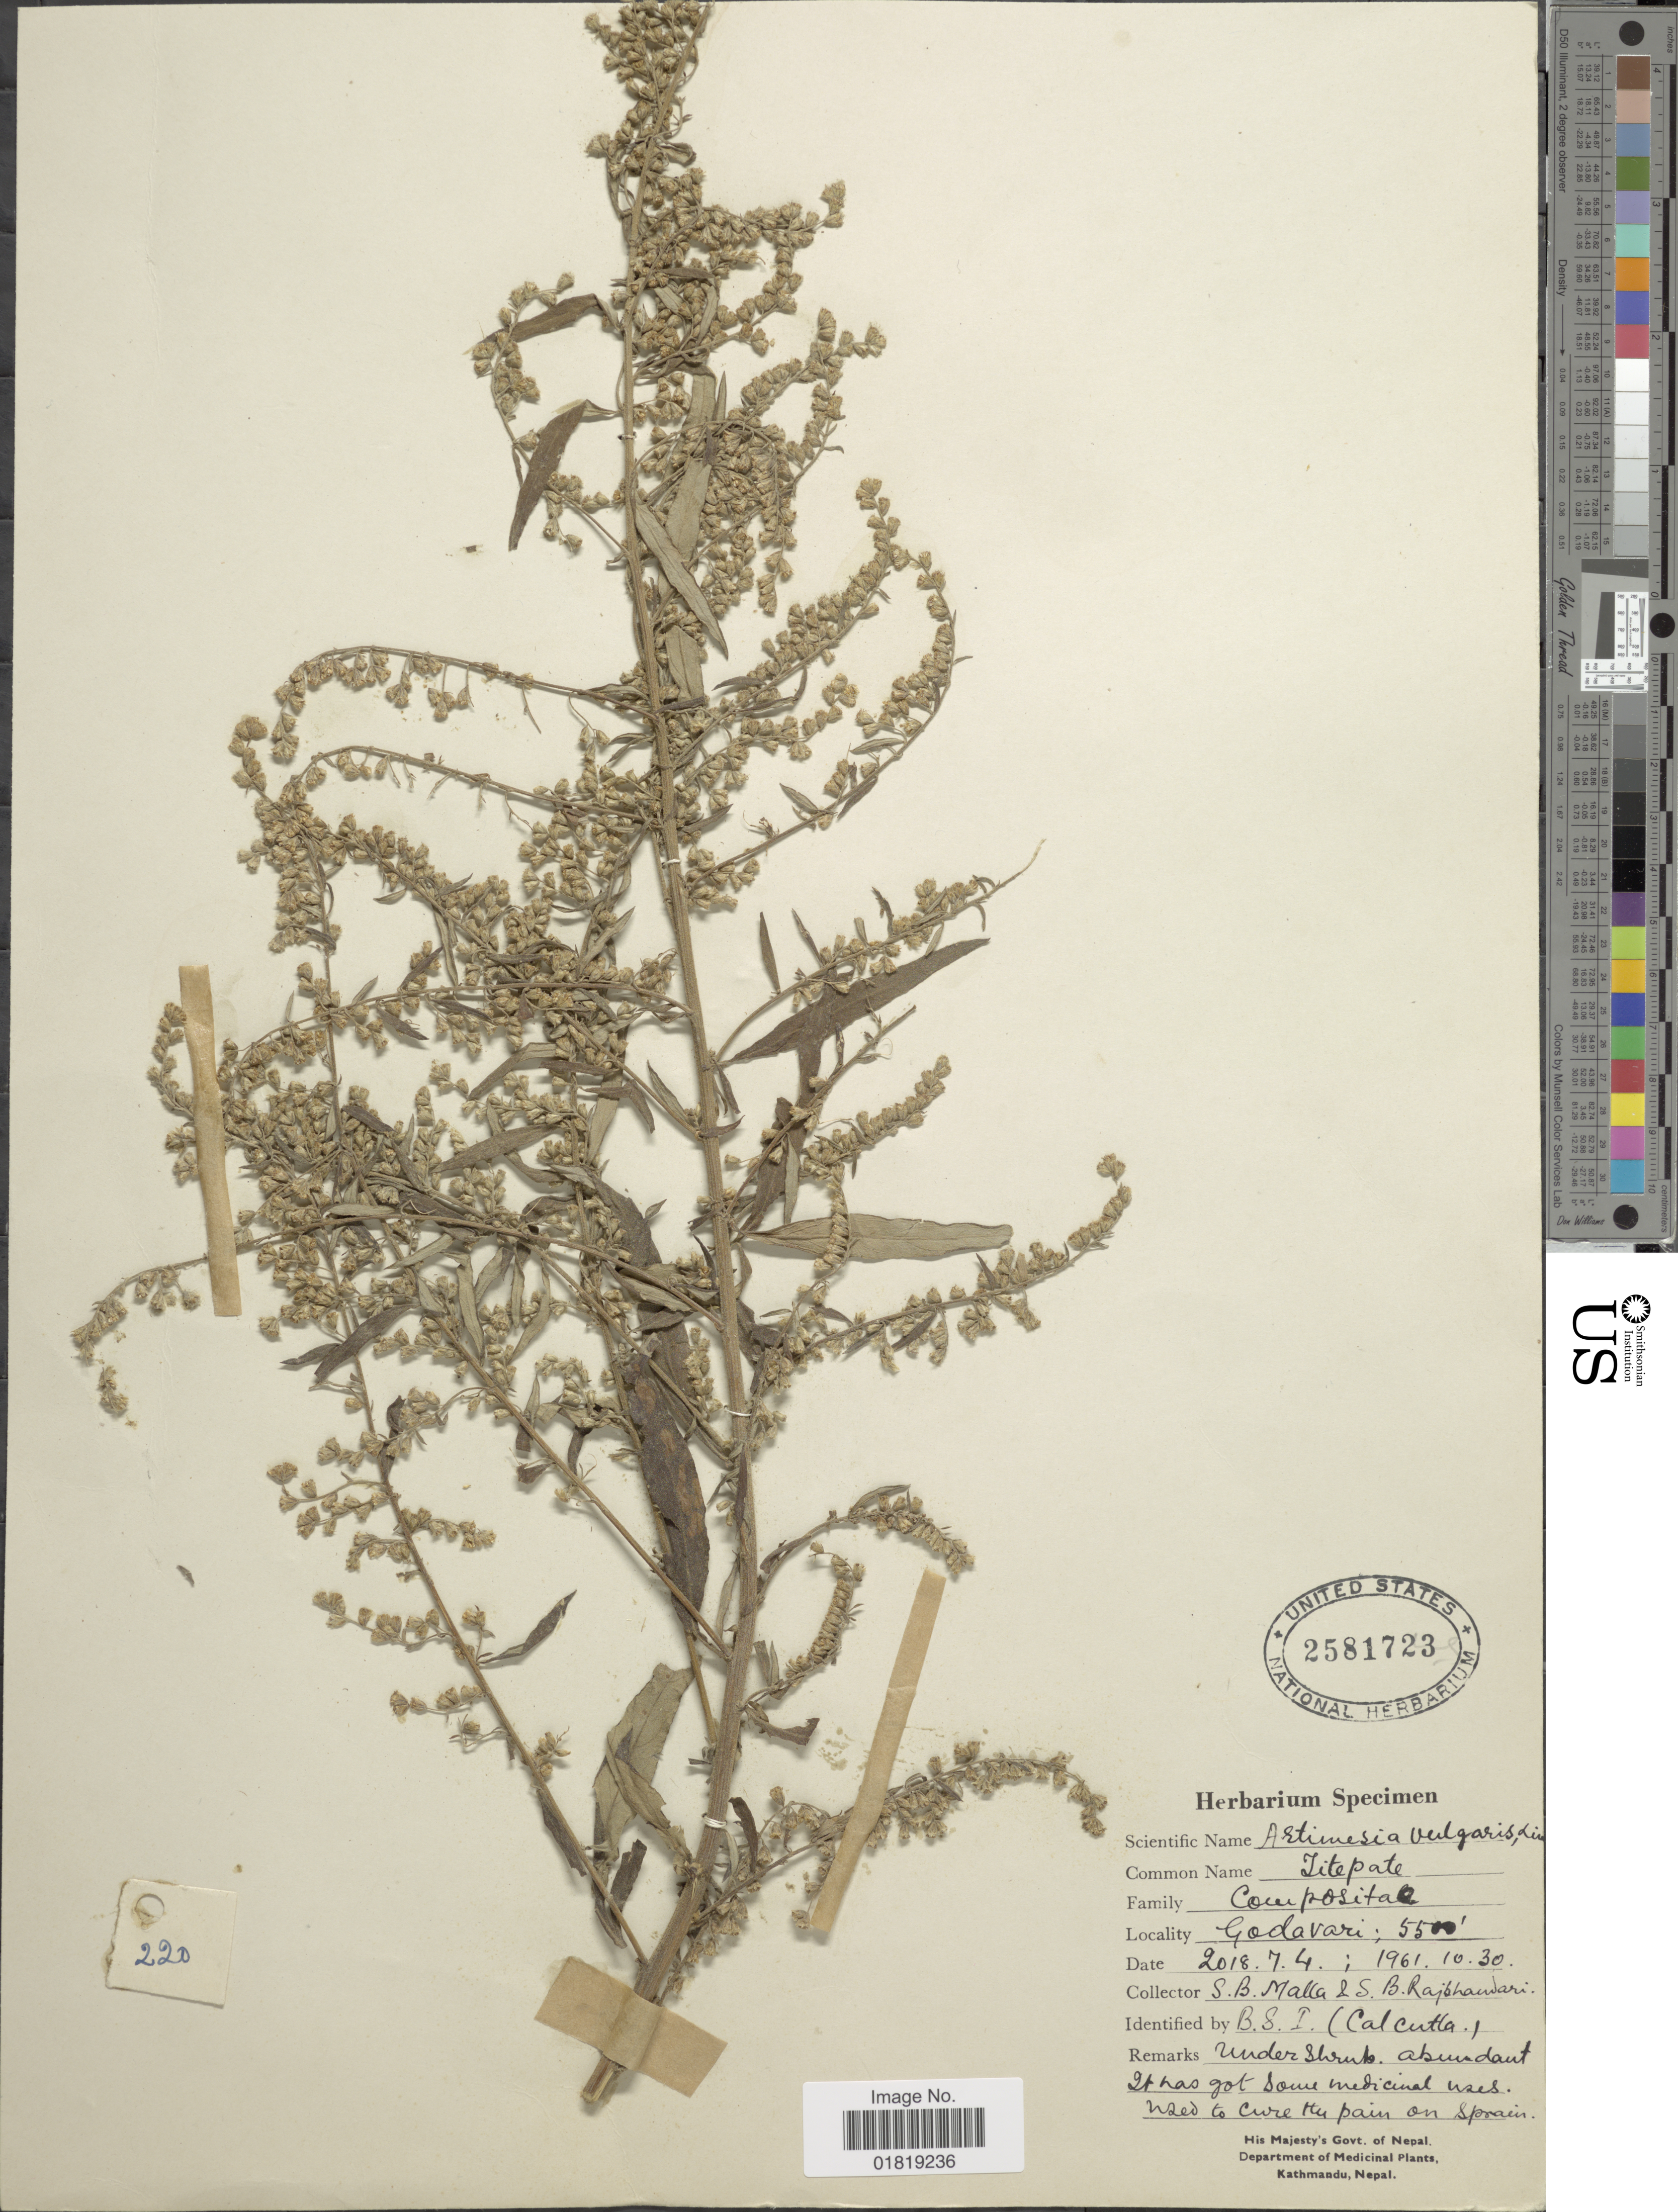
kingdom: Plantae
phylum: Tracheophyta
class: Magnoliopsida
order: Asterales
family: Asteraceae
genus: Artemisia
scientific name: Artemisia vulgaris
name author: L.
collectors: S. Malla & I. Rajbhandari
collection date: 1961-10-30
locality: Godavari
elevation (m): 1676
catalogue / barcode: US 2581723